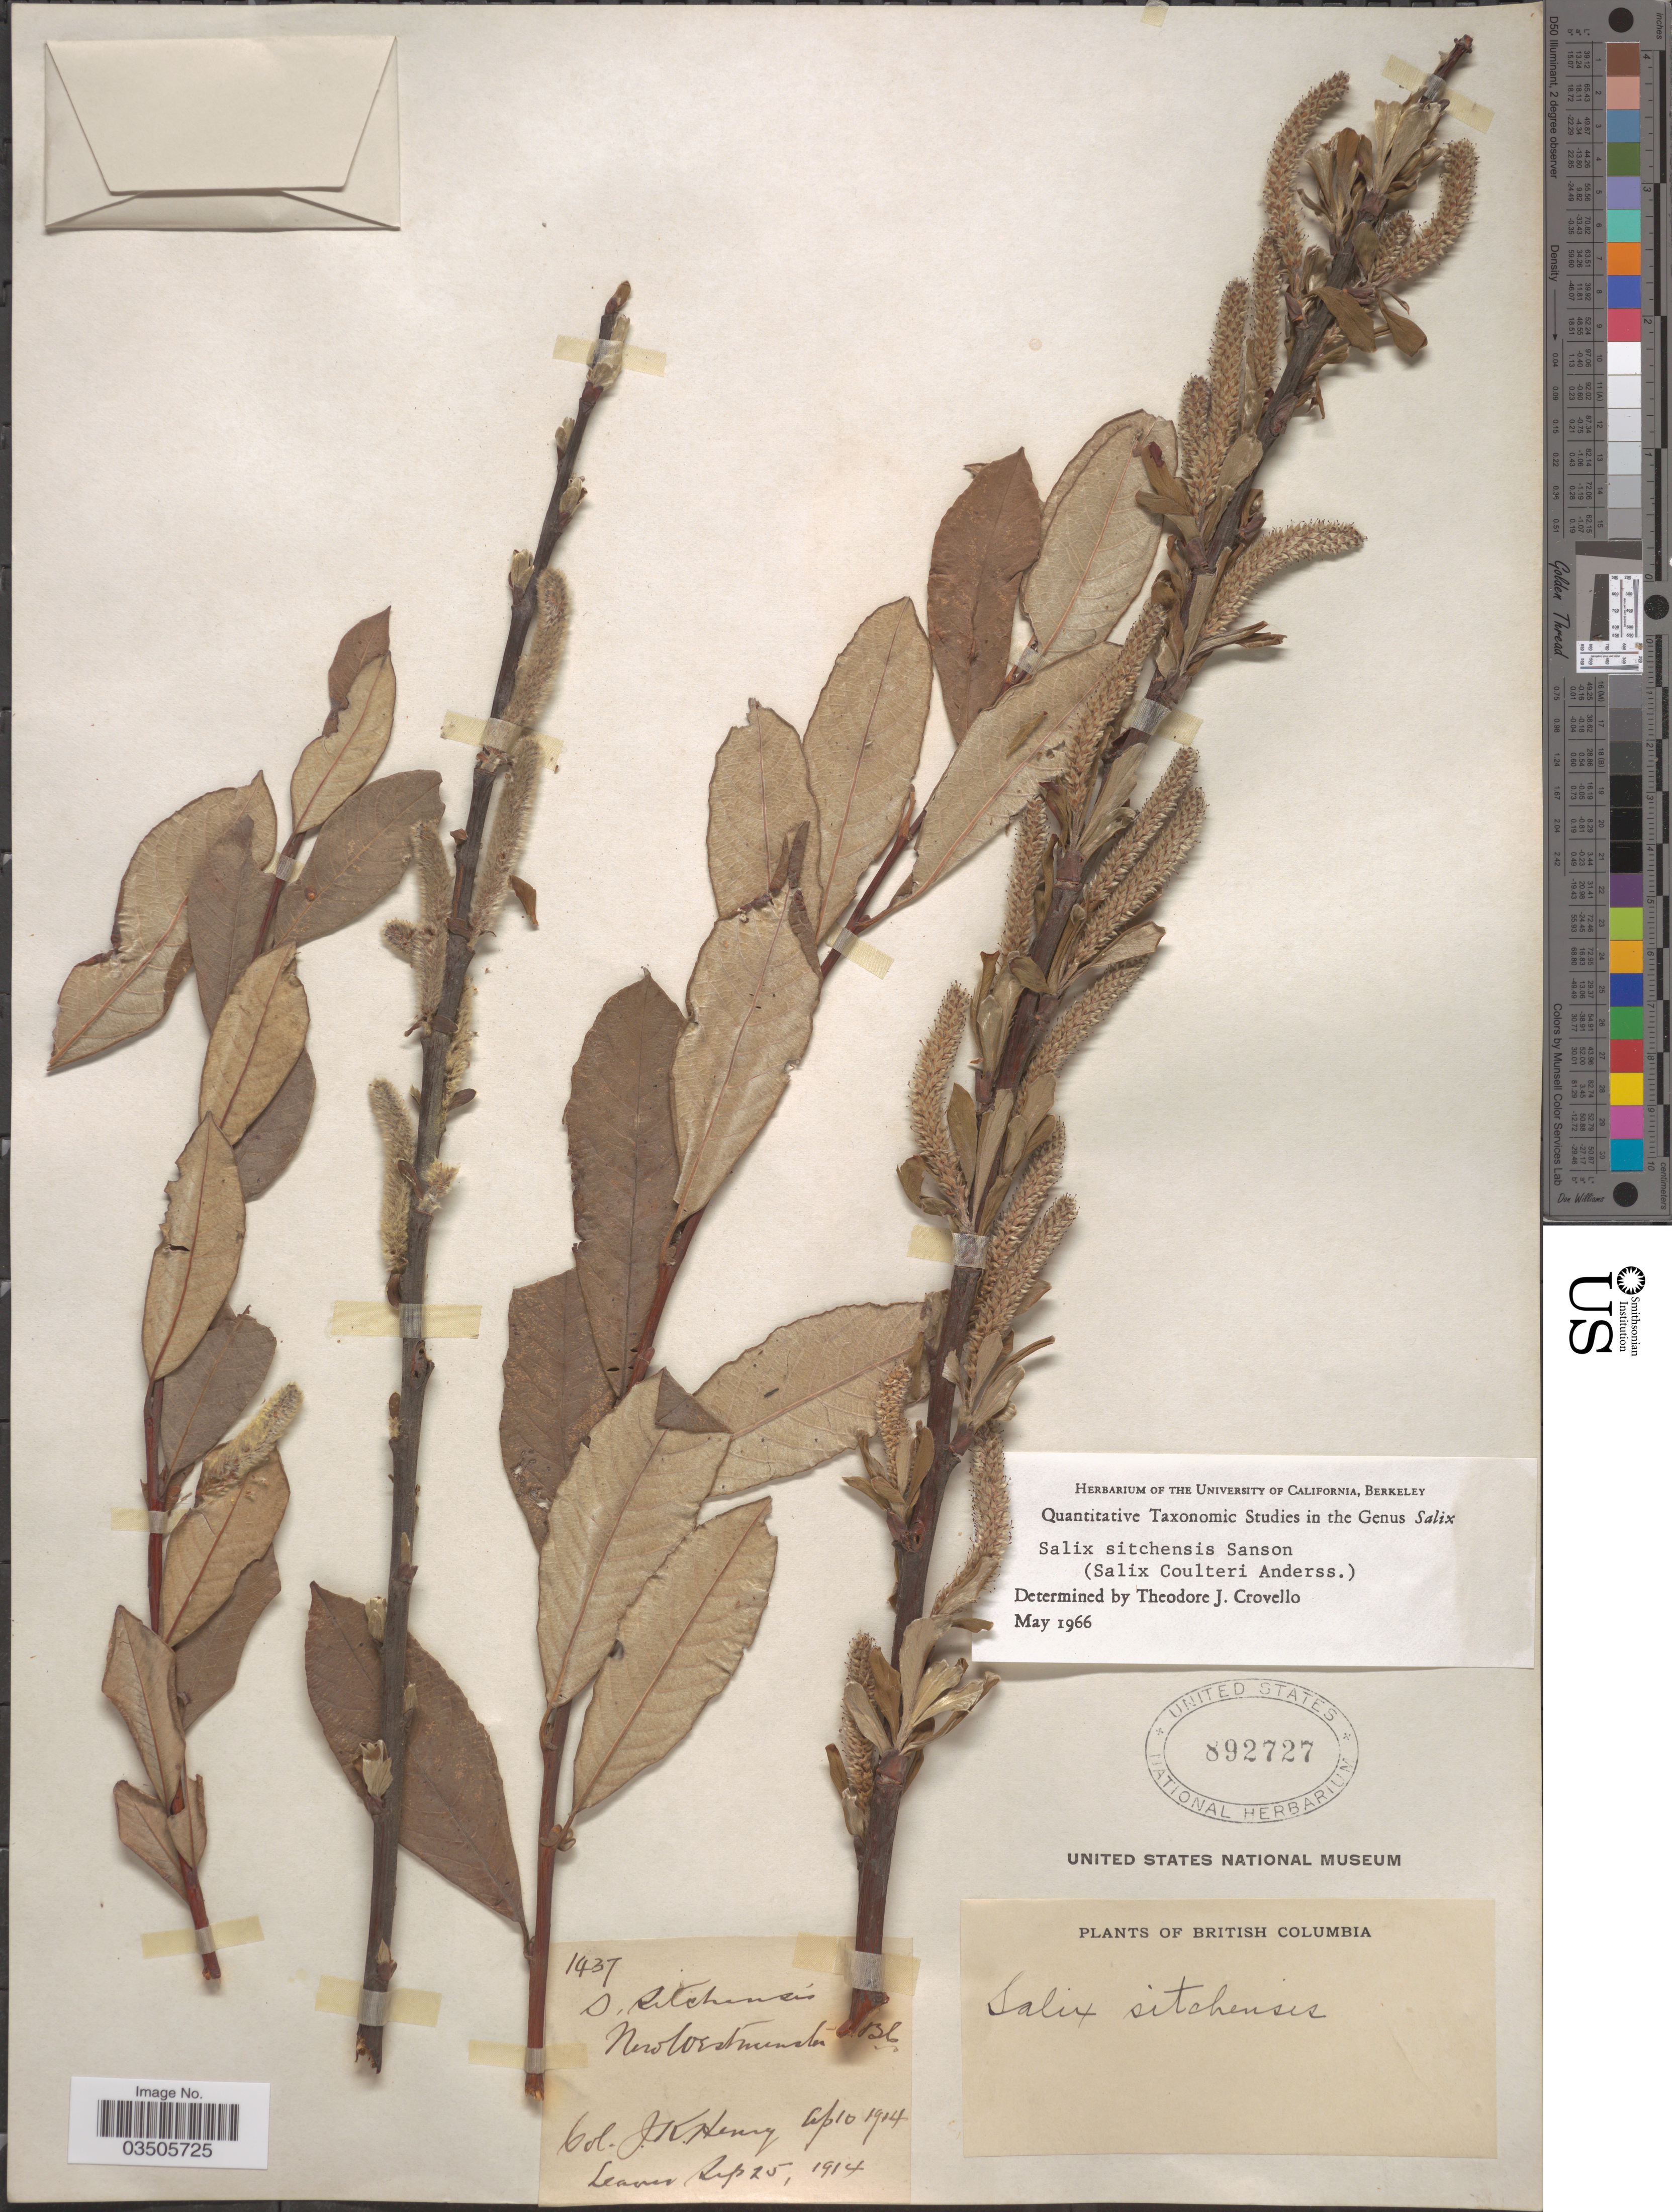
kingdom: Plantae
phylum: Tracheophyta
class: Magnoliopsida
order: Malpighiales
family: Salicaceae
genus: Salix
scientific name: Salix sitchensis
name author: Sanson ex Bong.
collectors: J. K. Henry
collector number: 1437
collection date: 1914-04-10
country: Canada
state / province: British Columbia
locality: New Westminster.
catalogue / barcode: US 892727